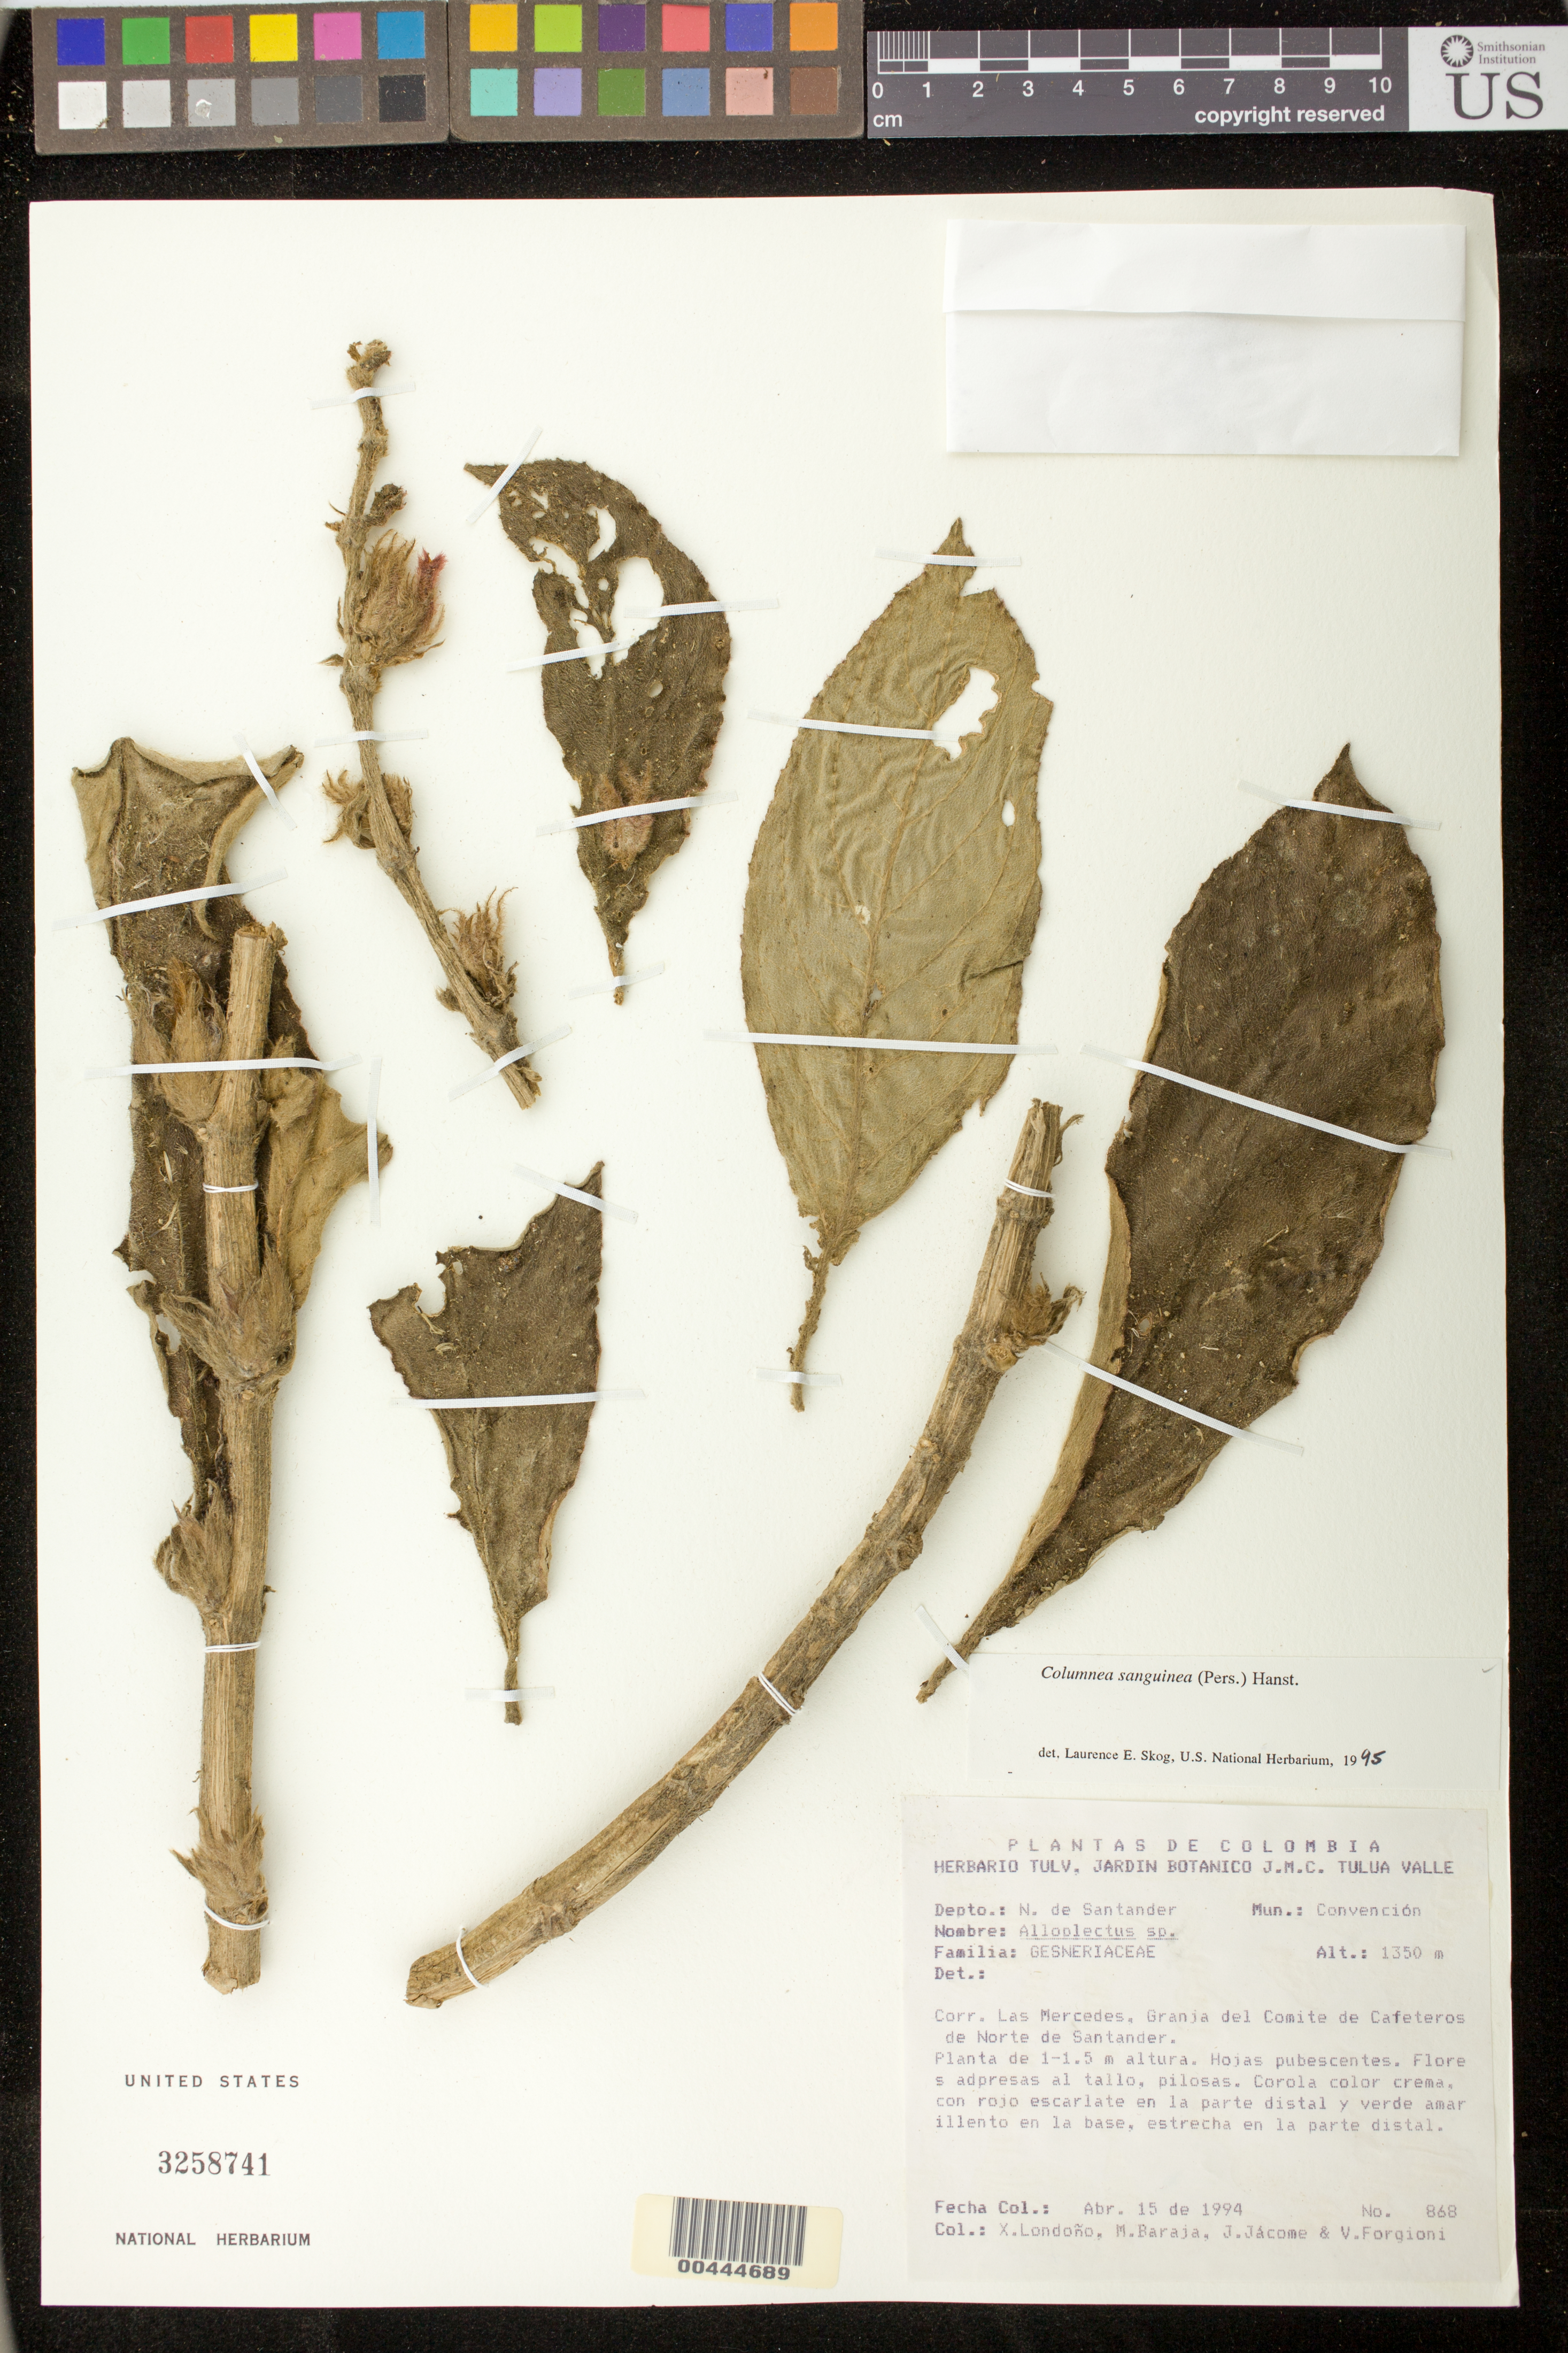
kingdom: Plantae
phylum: Tracheophyta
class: Magnoliopsida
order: Lamiales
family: Gesneriaceae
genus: Columnea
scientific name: Columnea sanguinea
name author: (Pers.) Hanst.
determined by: Skog, Laurence E.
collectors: X. Londoño, M. Barajas, J. Jacome & M. Forgioni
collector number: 868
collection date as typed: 15 Apr 1994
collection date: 1994-04-15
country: Colombia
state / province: Norte de santander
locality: Mun. Convención; Corr. Las Mercedes, Granja Comite de Cafeteros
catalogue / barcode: US 3258741